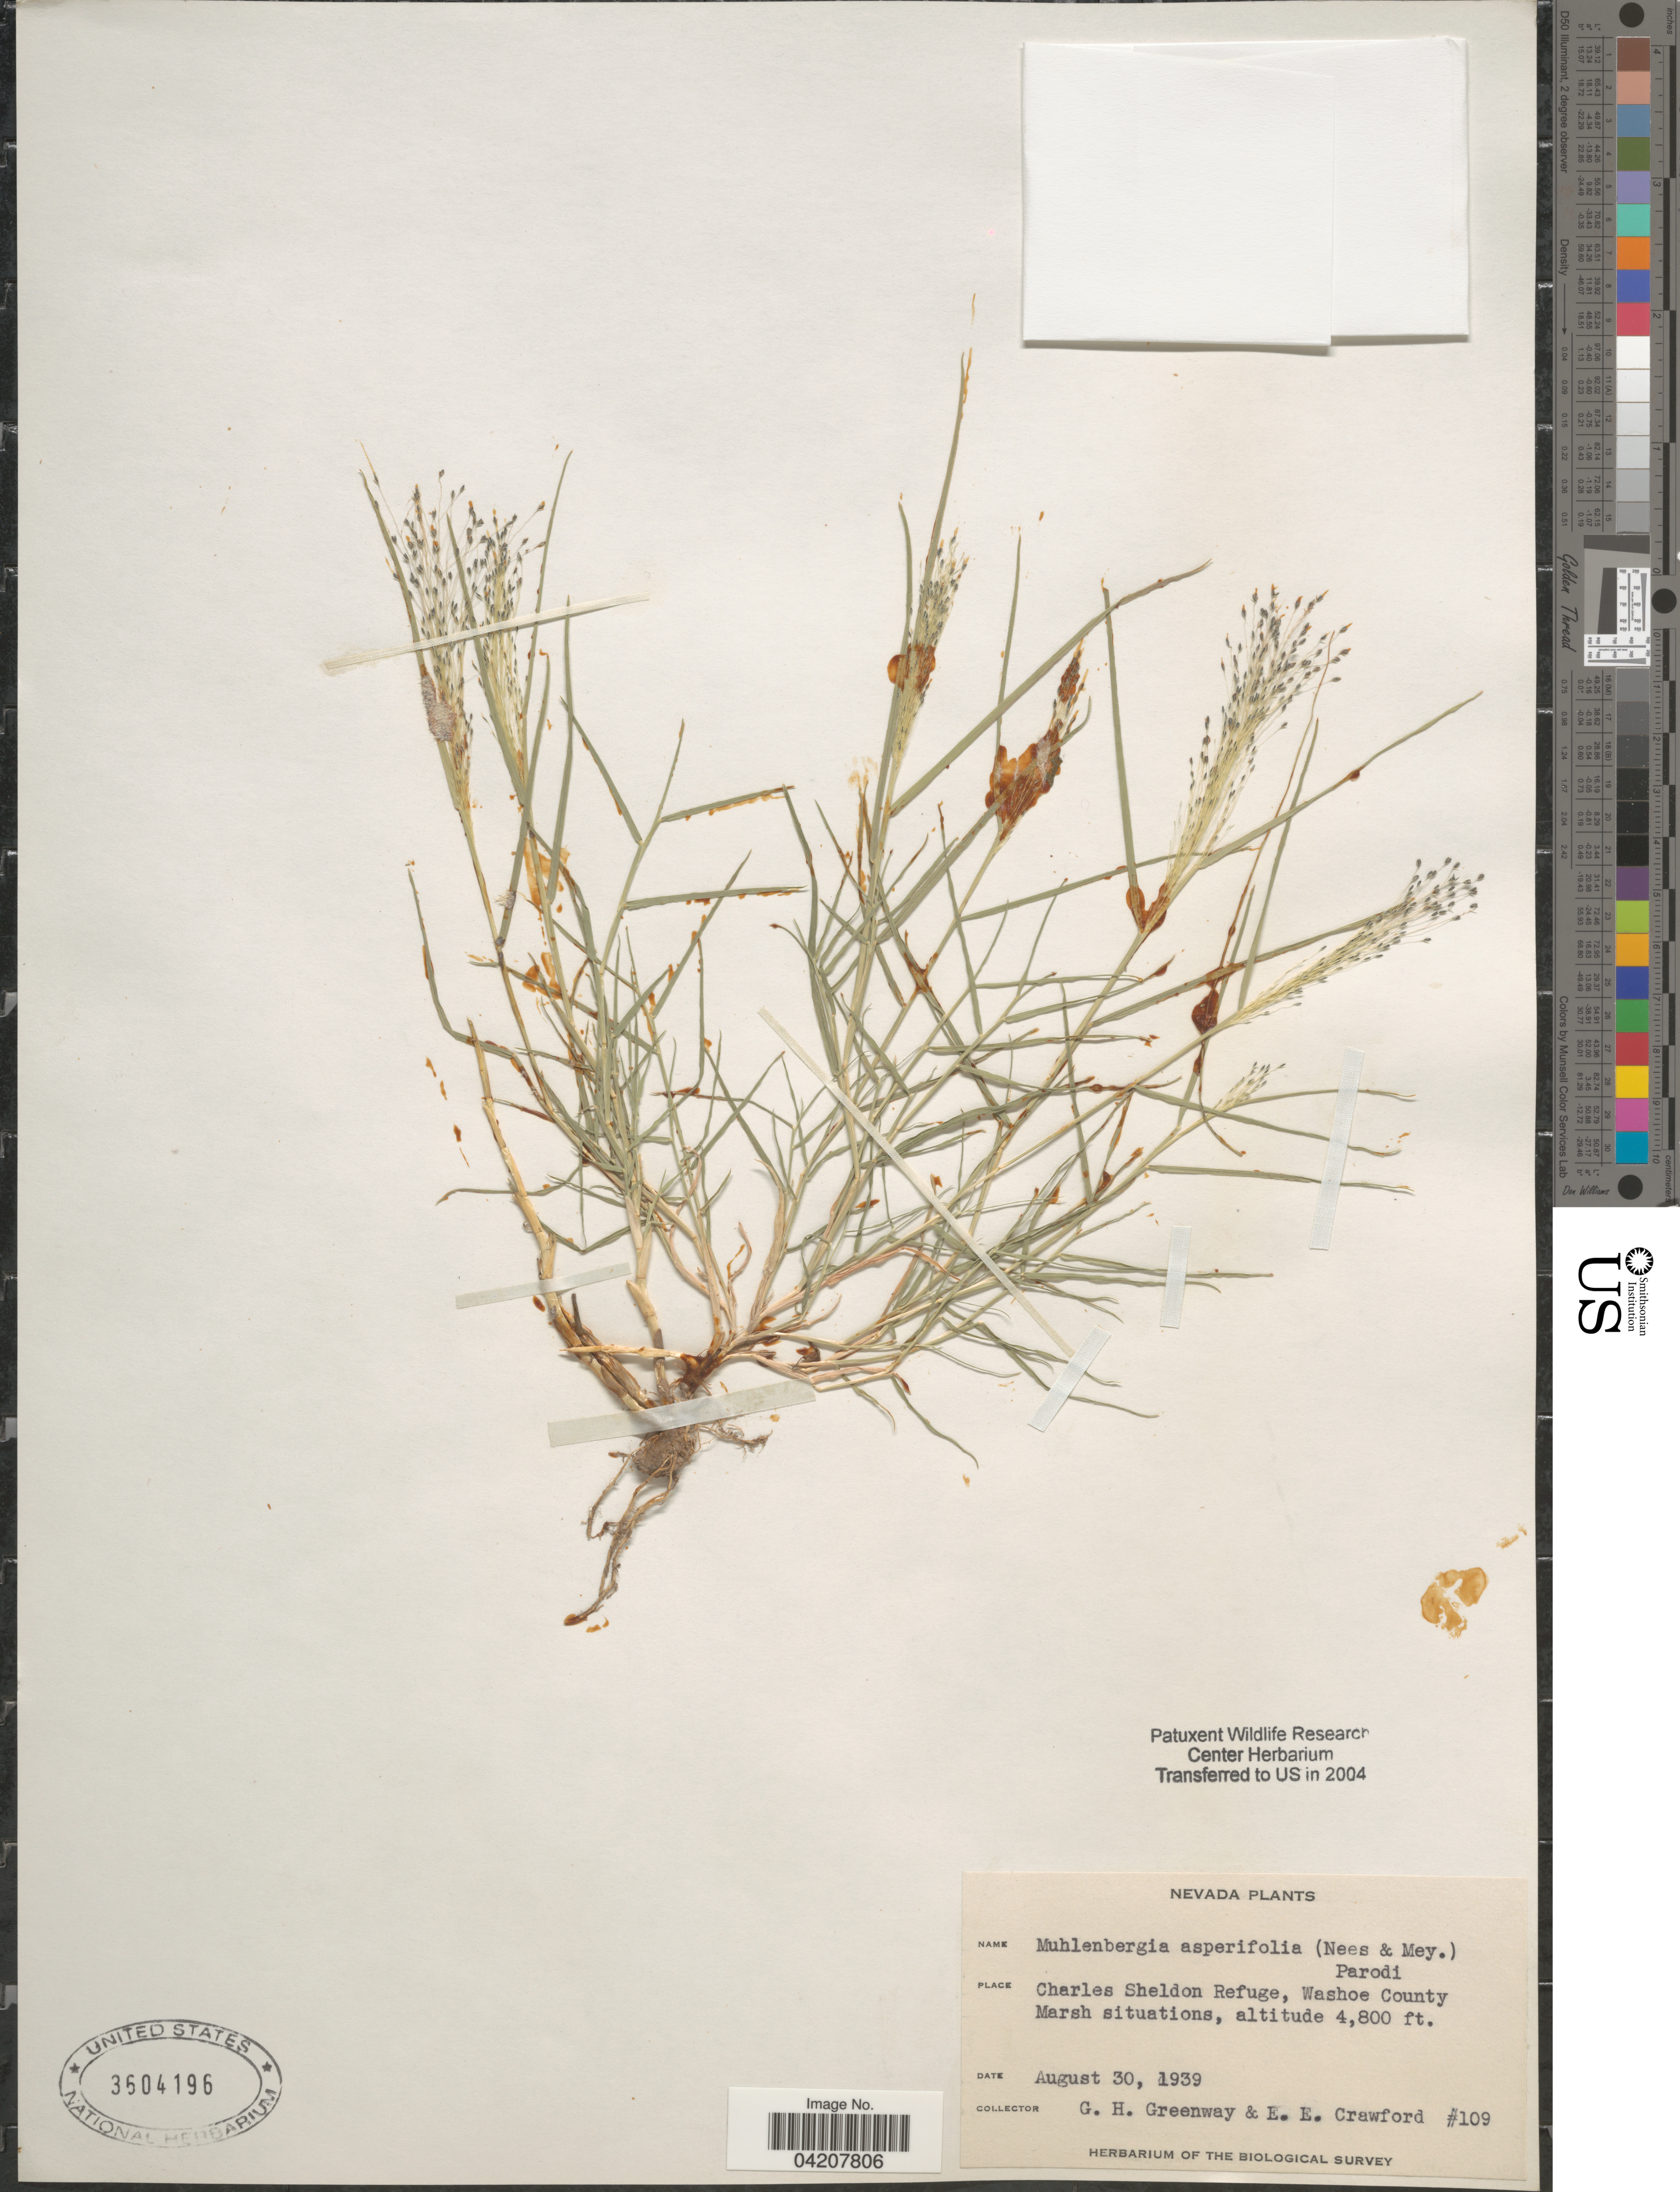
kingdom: Plantae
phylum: Tracheophyta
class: Liliopsida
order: Poales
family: Poaceae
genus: Muhlenbergia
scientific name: Muhlenbergia asperifolia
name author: (Nees & Meyen ex Trin.) Parodi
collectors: G. Greenway & E. Crawford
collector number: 109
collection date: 1939-08-30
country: United States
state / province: Nevada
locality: Charles Sheldon Refuge, Washoe County. The Biological Survey.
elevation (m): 1463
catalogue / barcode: US 3604196